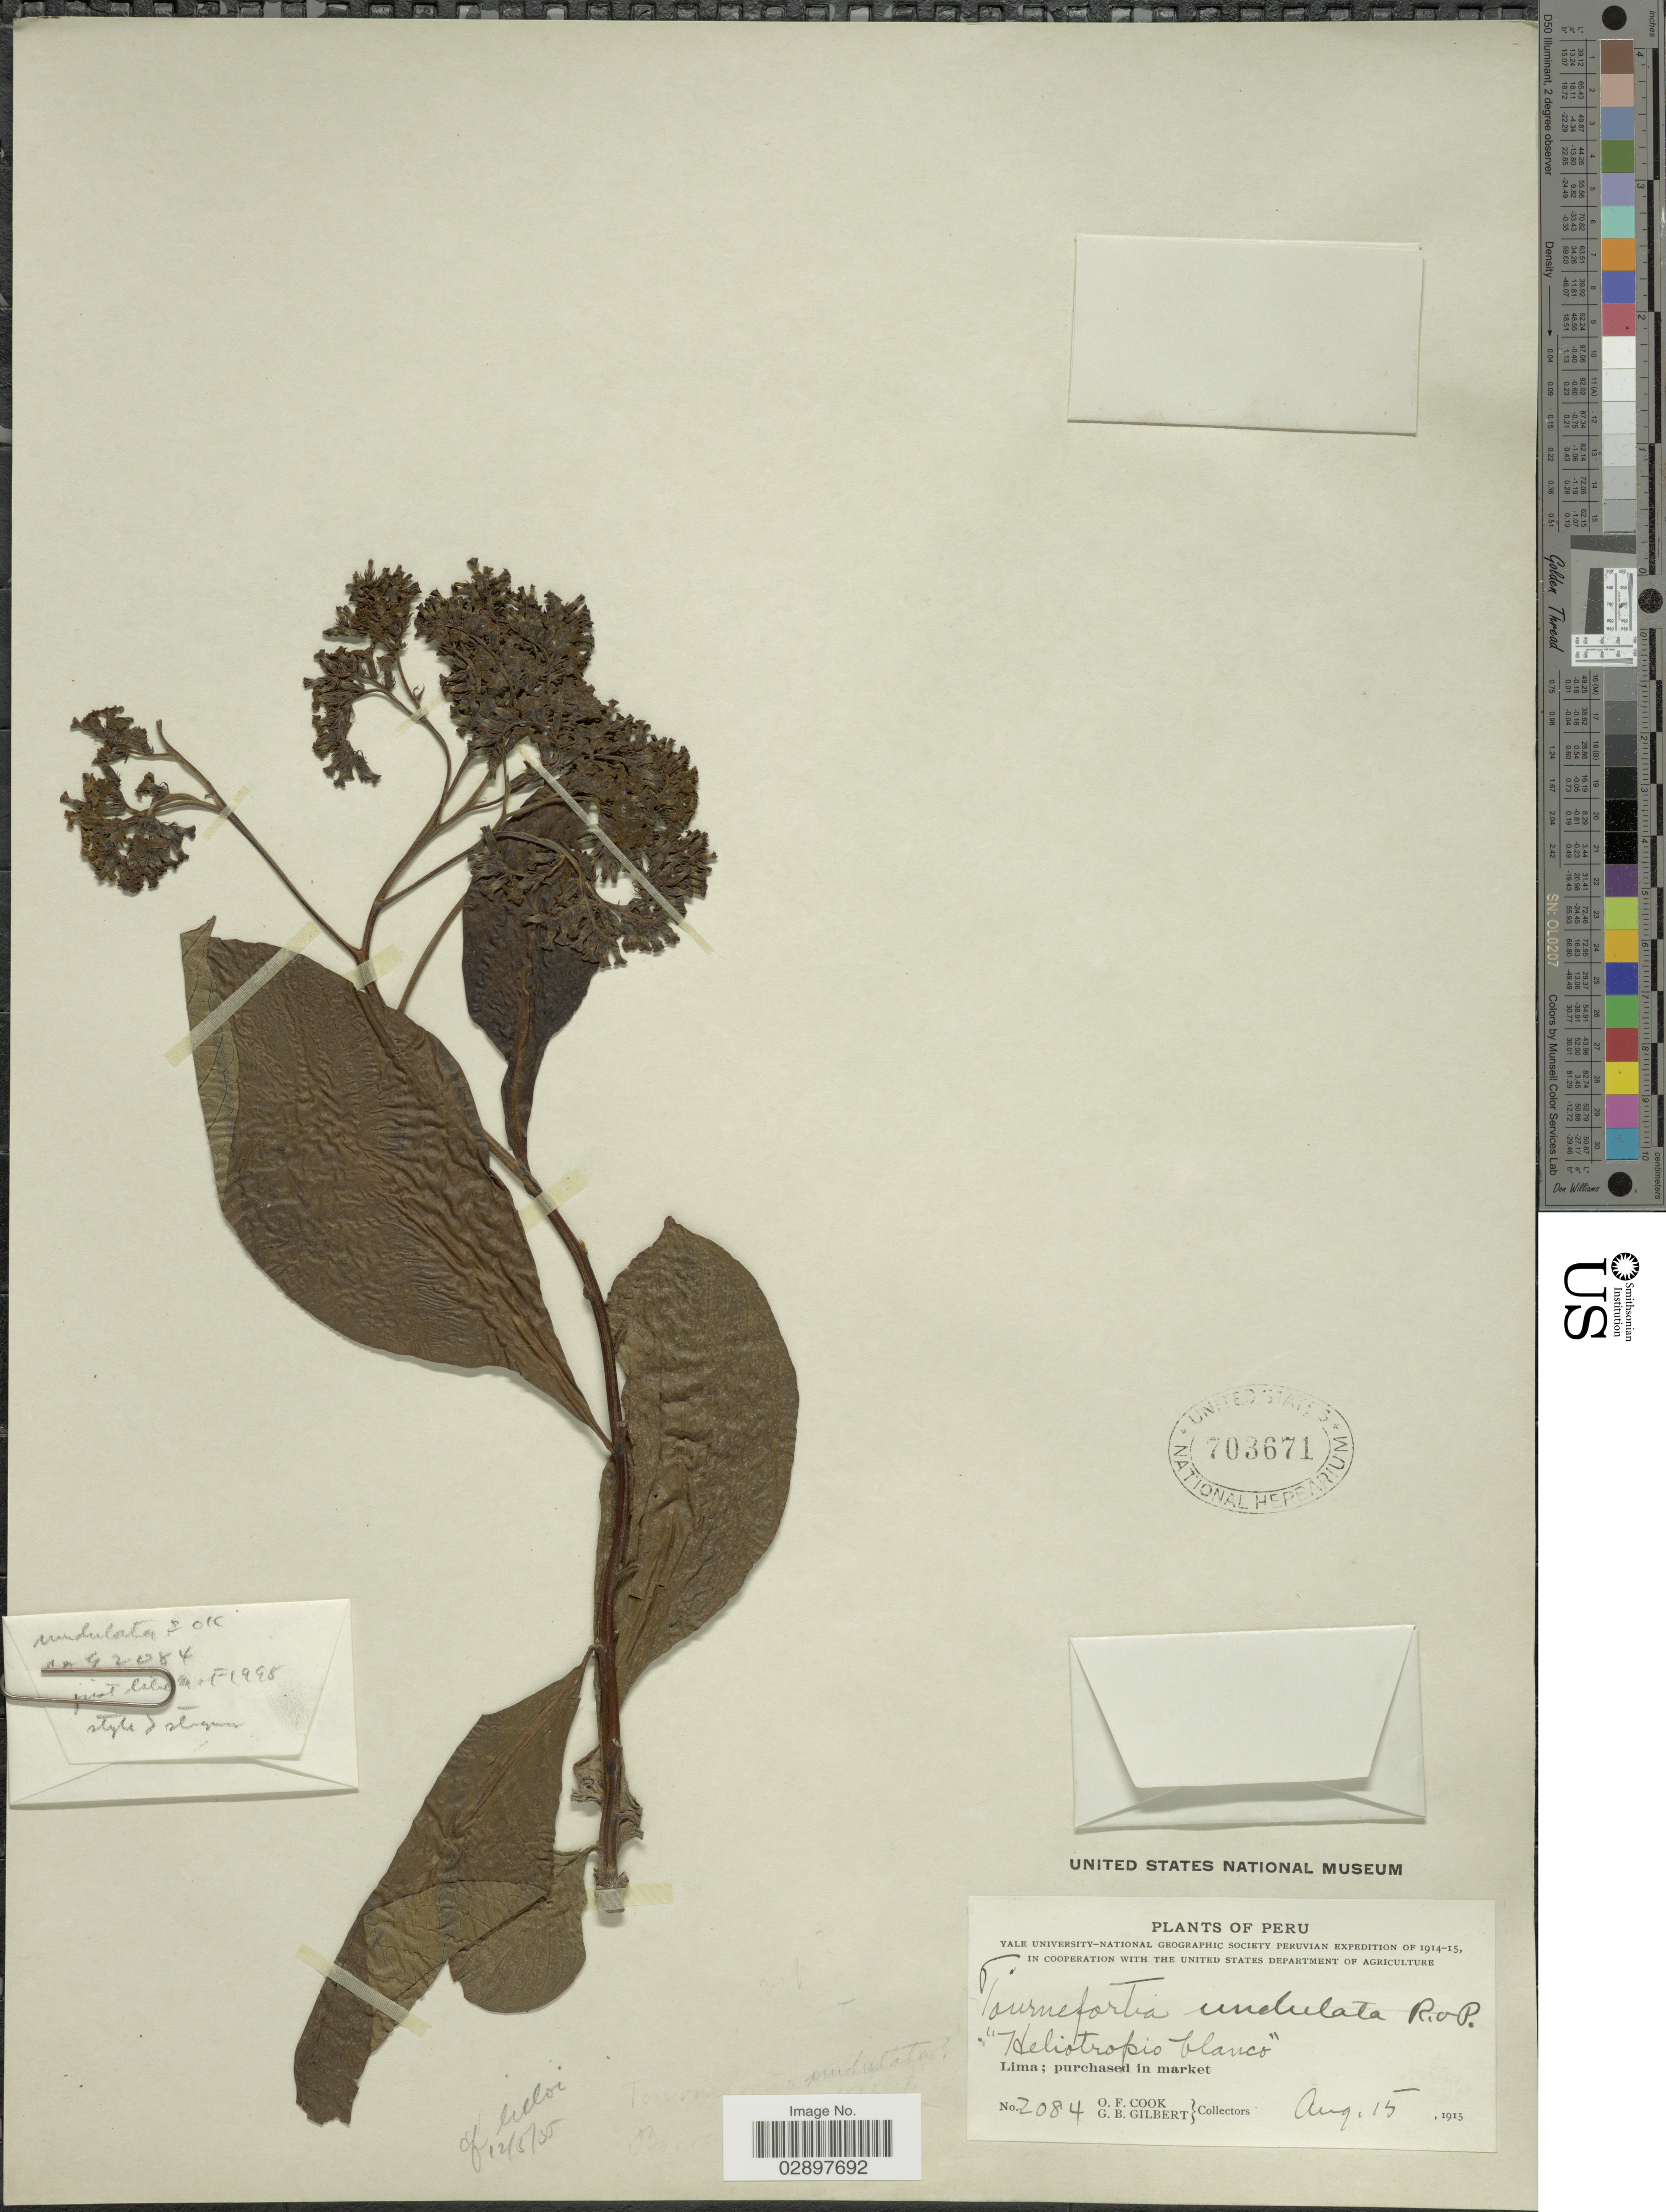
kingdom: Plantae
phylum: Tracheophyta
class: Magnoliopsida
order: Boraginales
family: Heliotropiaceae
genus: Tournefortia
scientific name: Tournefortia undulata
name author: Benth.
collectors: O. F. Cook & G. B. Gilbert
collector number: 2084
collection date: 1915-08-15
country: Peru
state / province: Lima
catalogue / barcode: US 703671